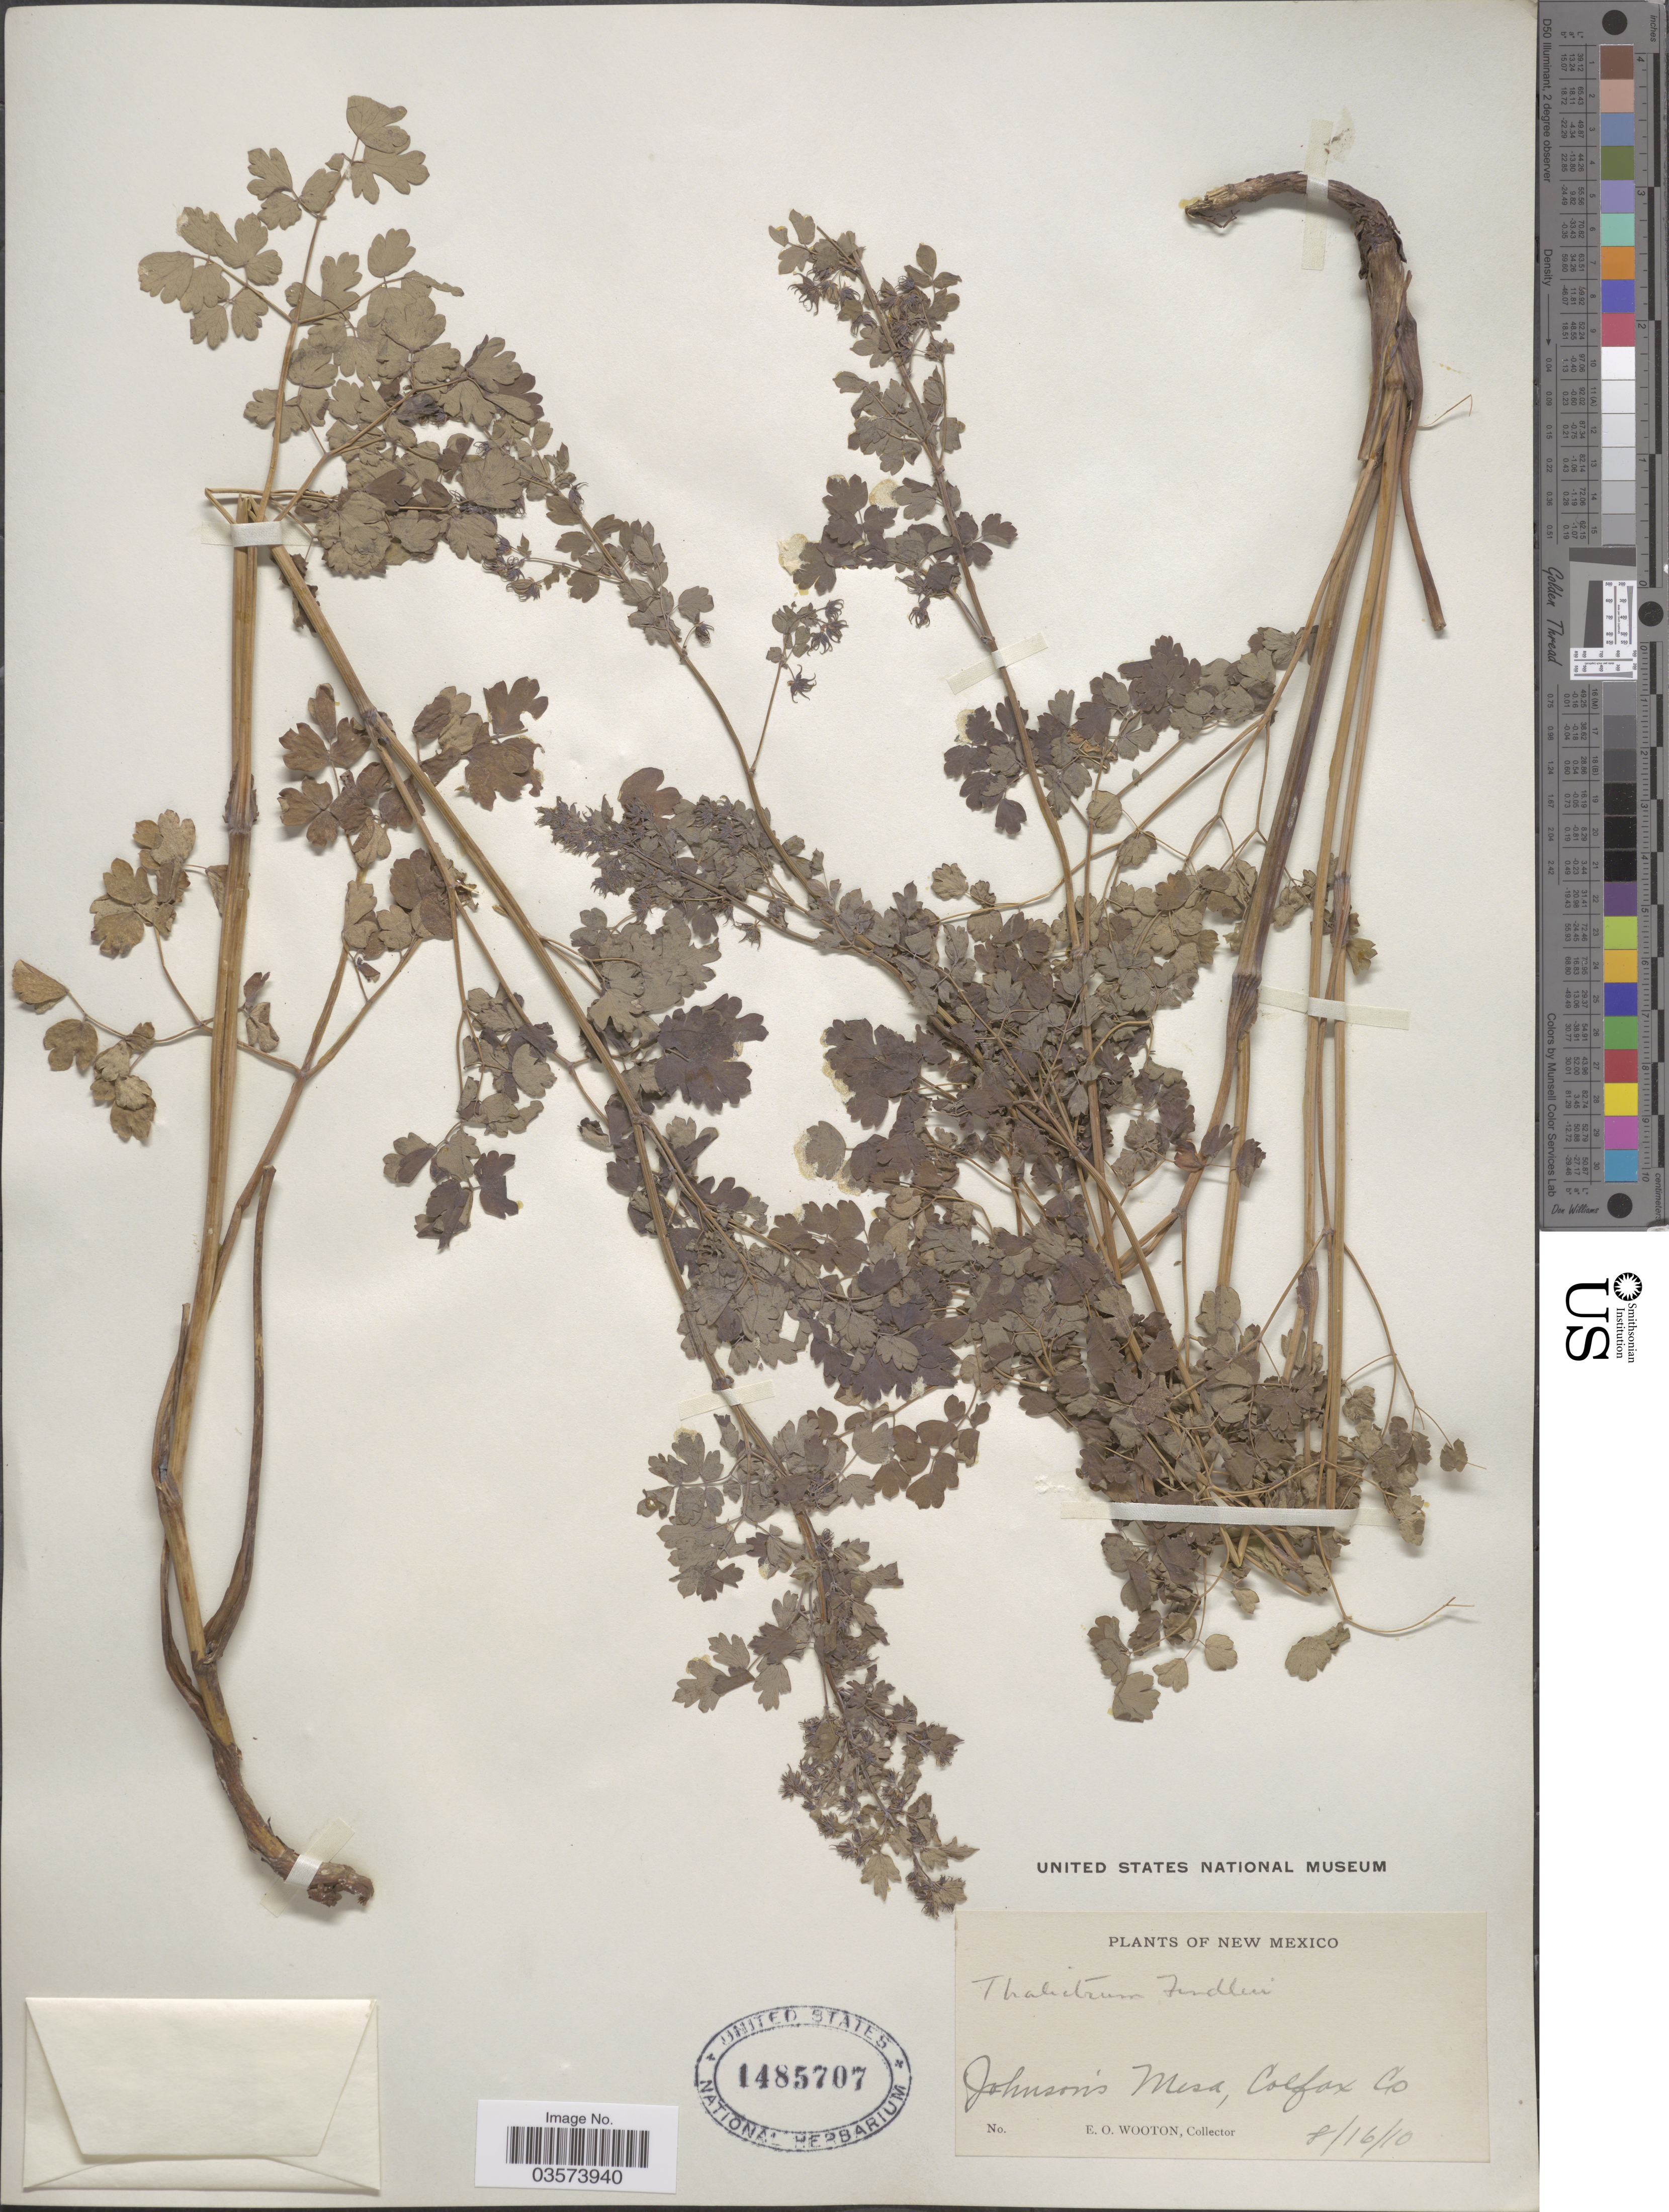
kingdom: Plantae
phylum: Tracheophyta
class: Magnoliopsida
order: Ranunculales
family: Ranunculaceae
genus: Thalictrum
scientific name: Thalictrum fendleri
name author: Engelm. ex A. Gray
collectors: E. O. Wooton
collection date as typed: Transcribed d/m/y: 16/8/10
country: United States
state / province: New Mexico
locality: Johnsons Mesa, Colfax Co.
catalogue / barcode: US 1485707